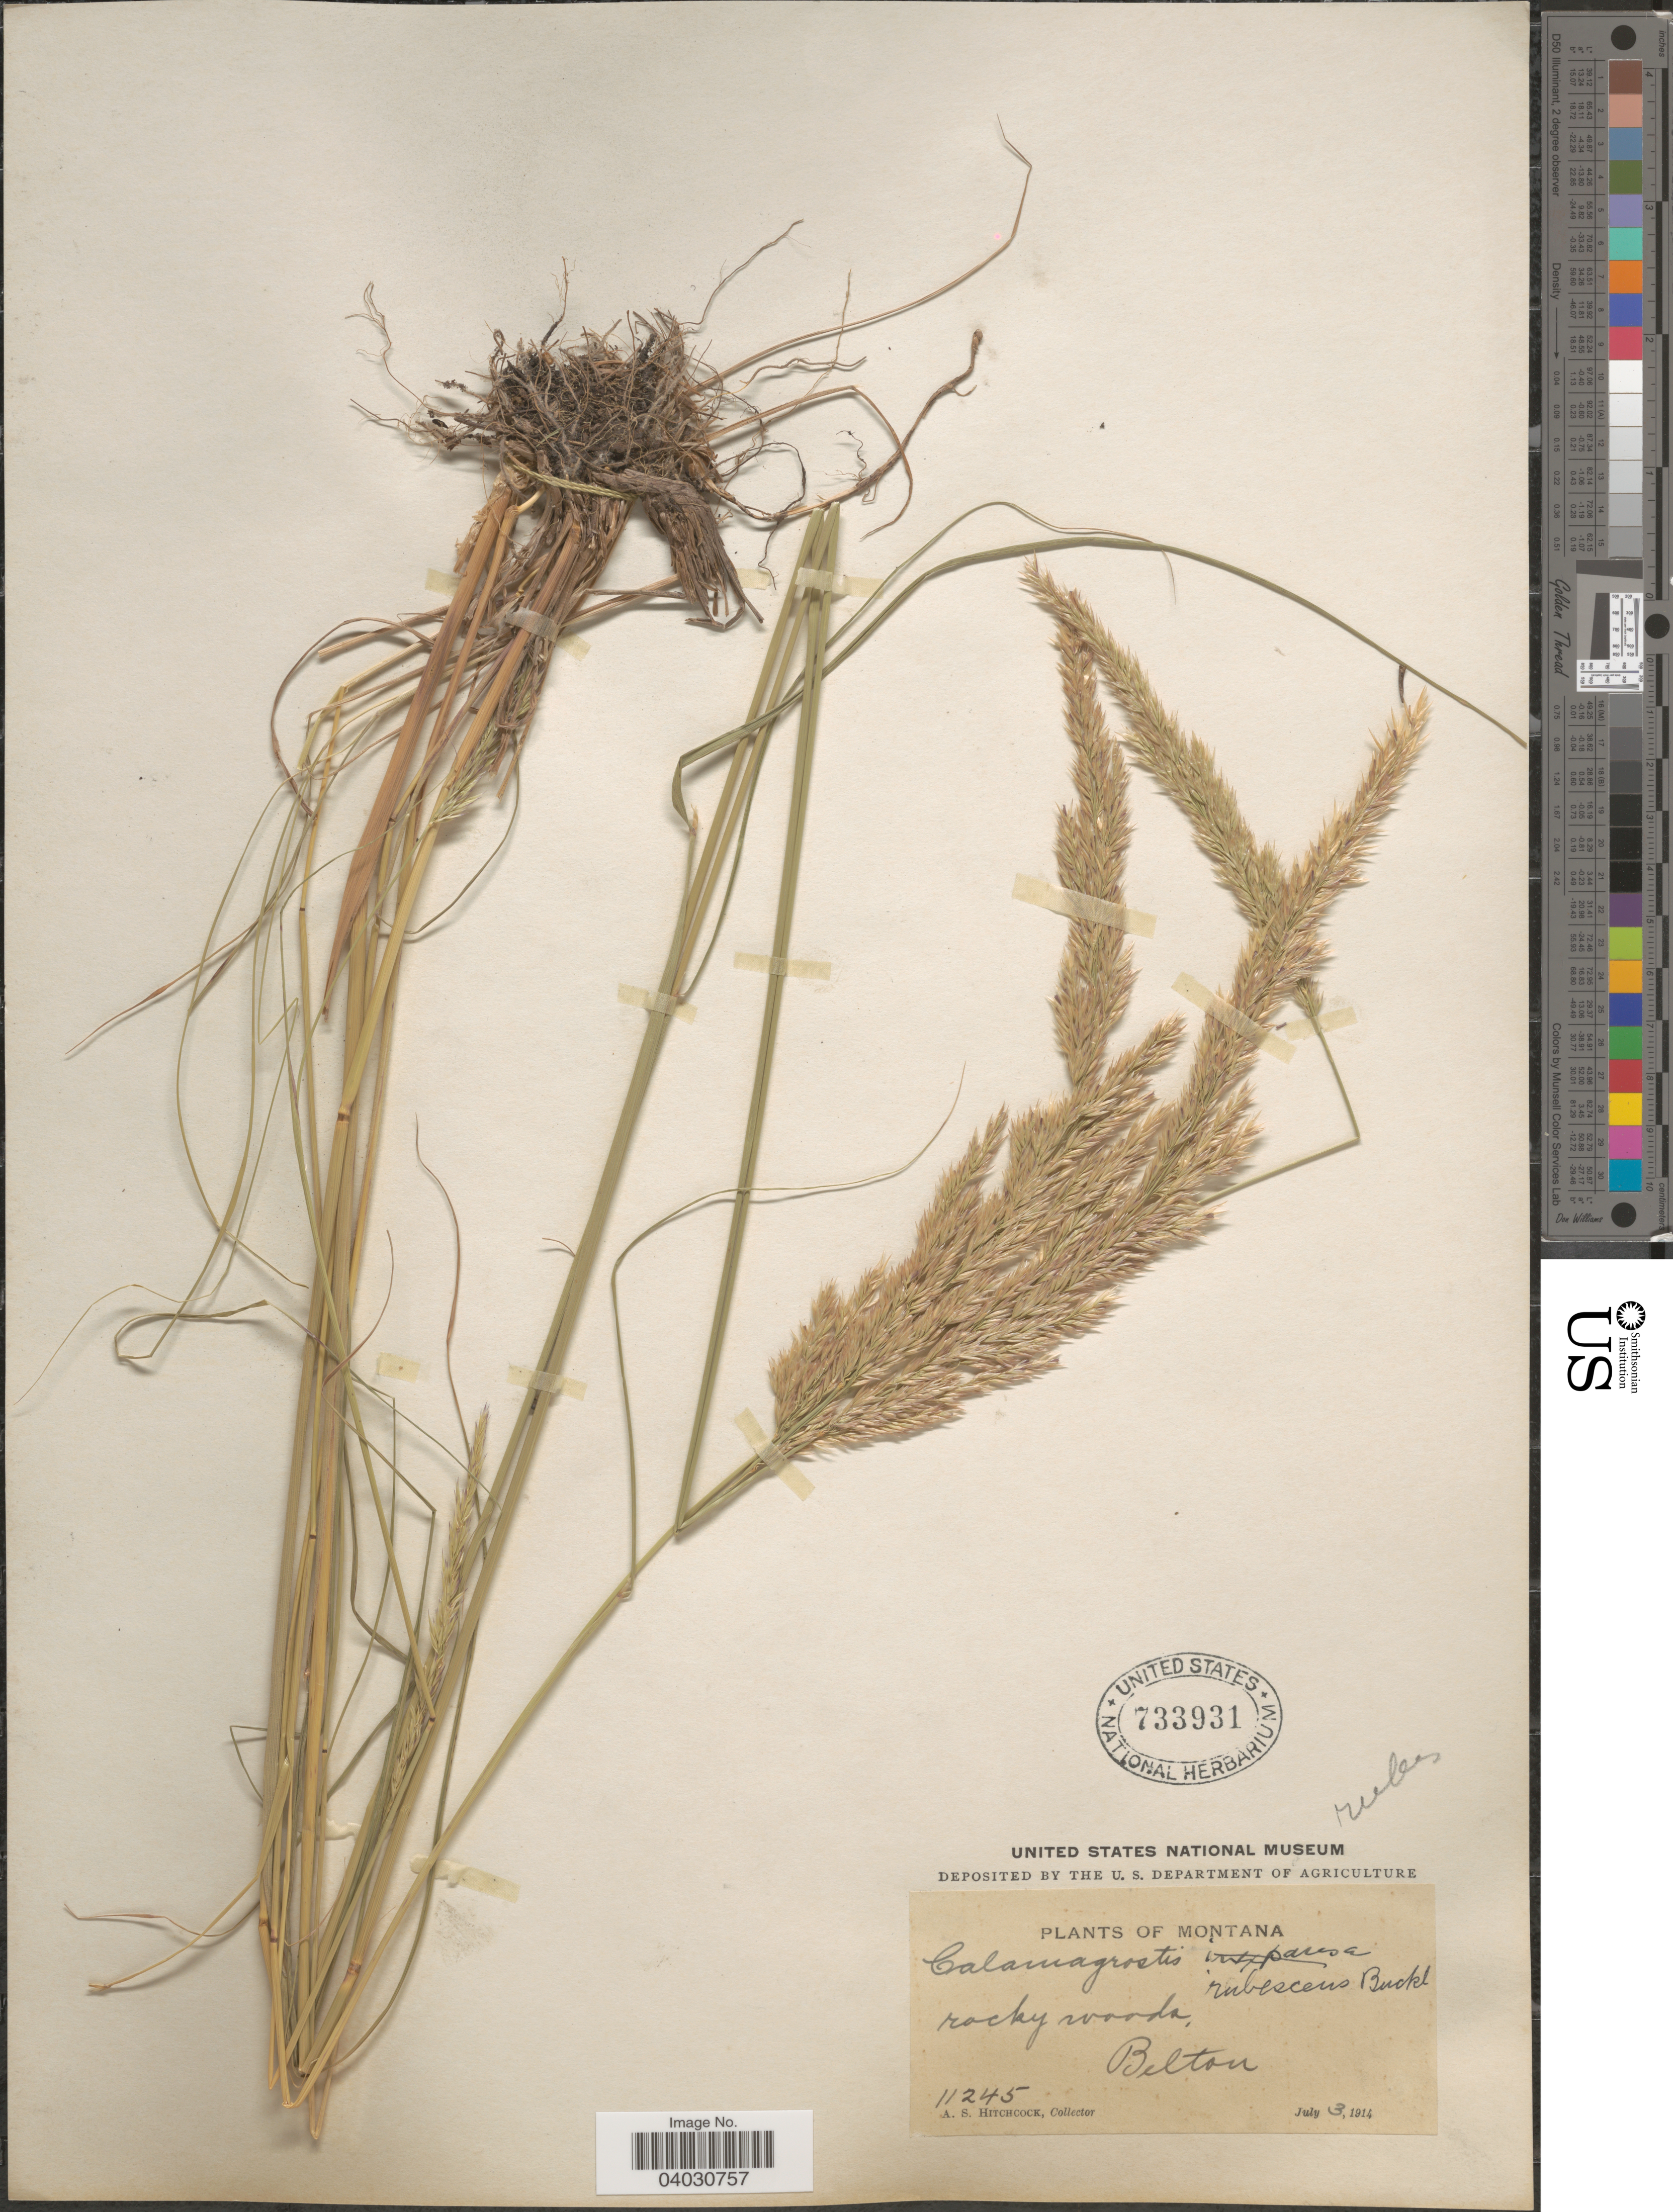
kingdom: Plantae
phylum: Tracheophyta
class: Liliopsida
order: Poales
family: Poaceae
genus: Calamagrostis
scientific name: Calamagrostis rubescens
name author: Buckley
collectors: A. S. Hitchcock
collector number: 11245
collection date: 1914-07-03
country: United States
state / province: Montana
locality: Belton.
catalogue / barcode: US 733931